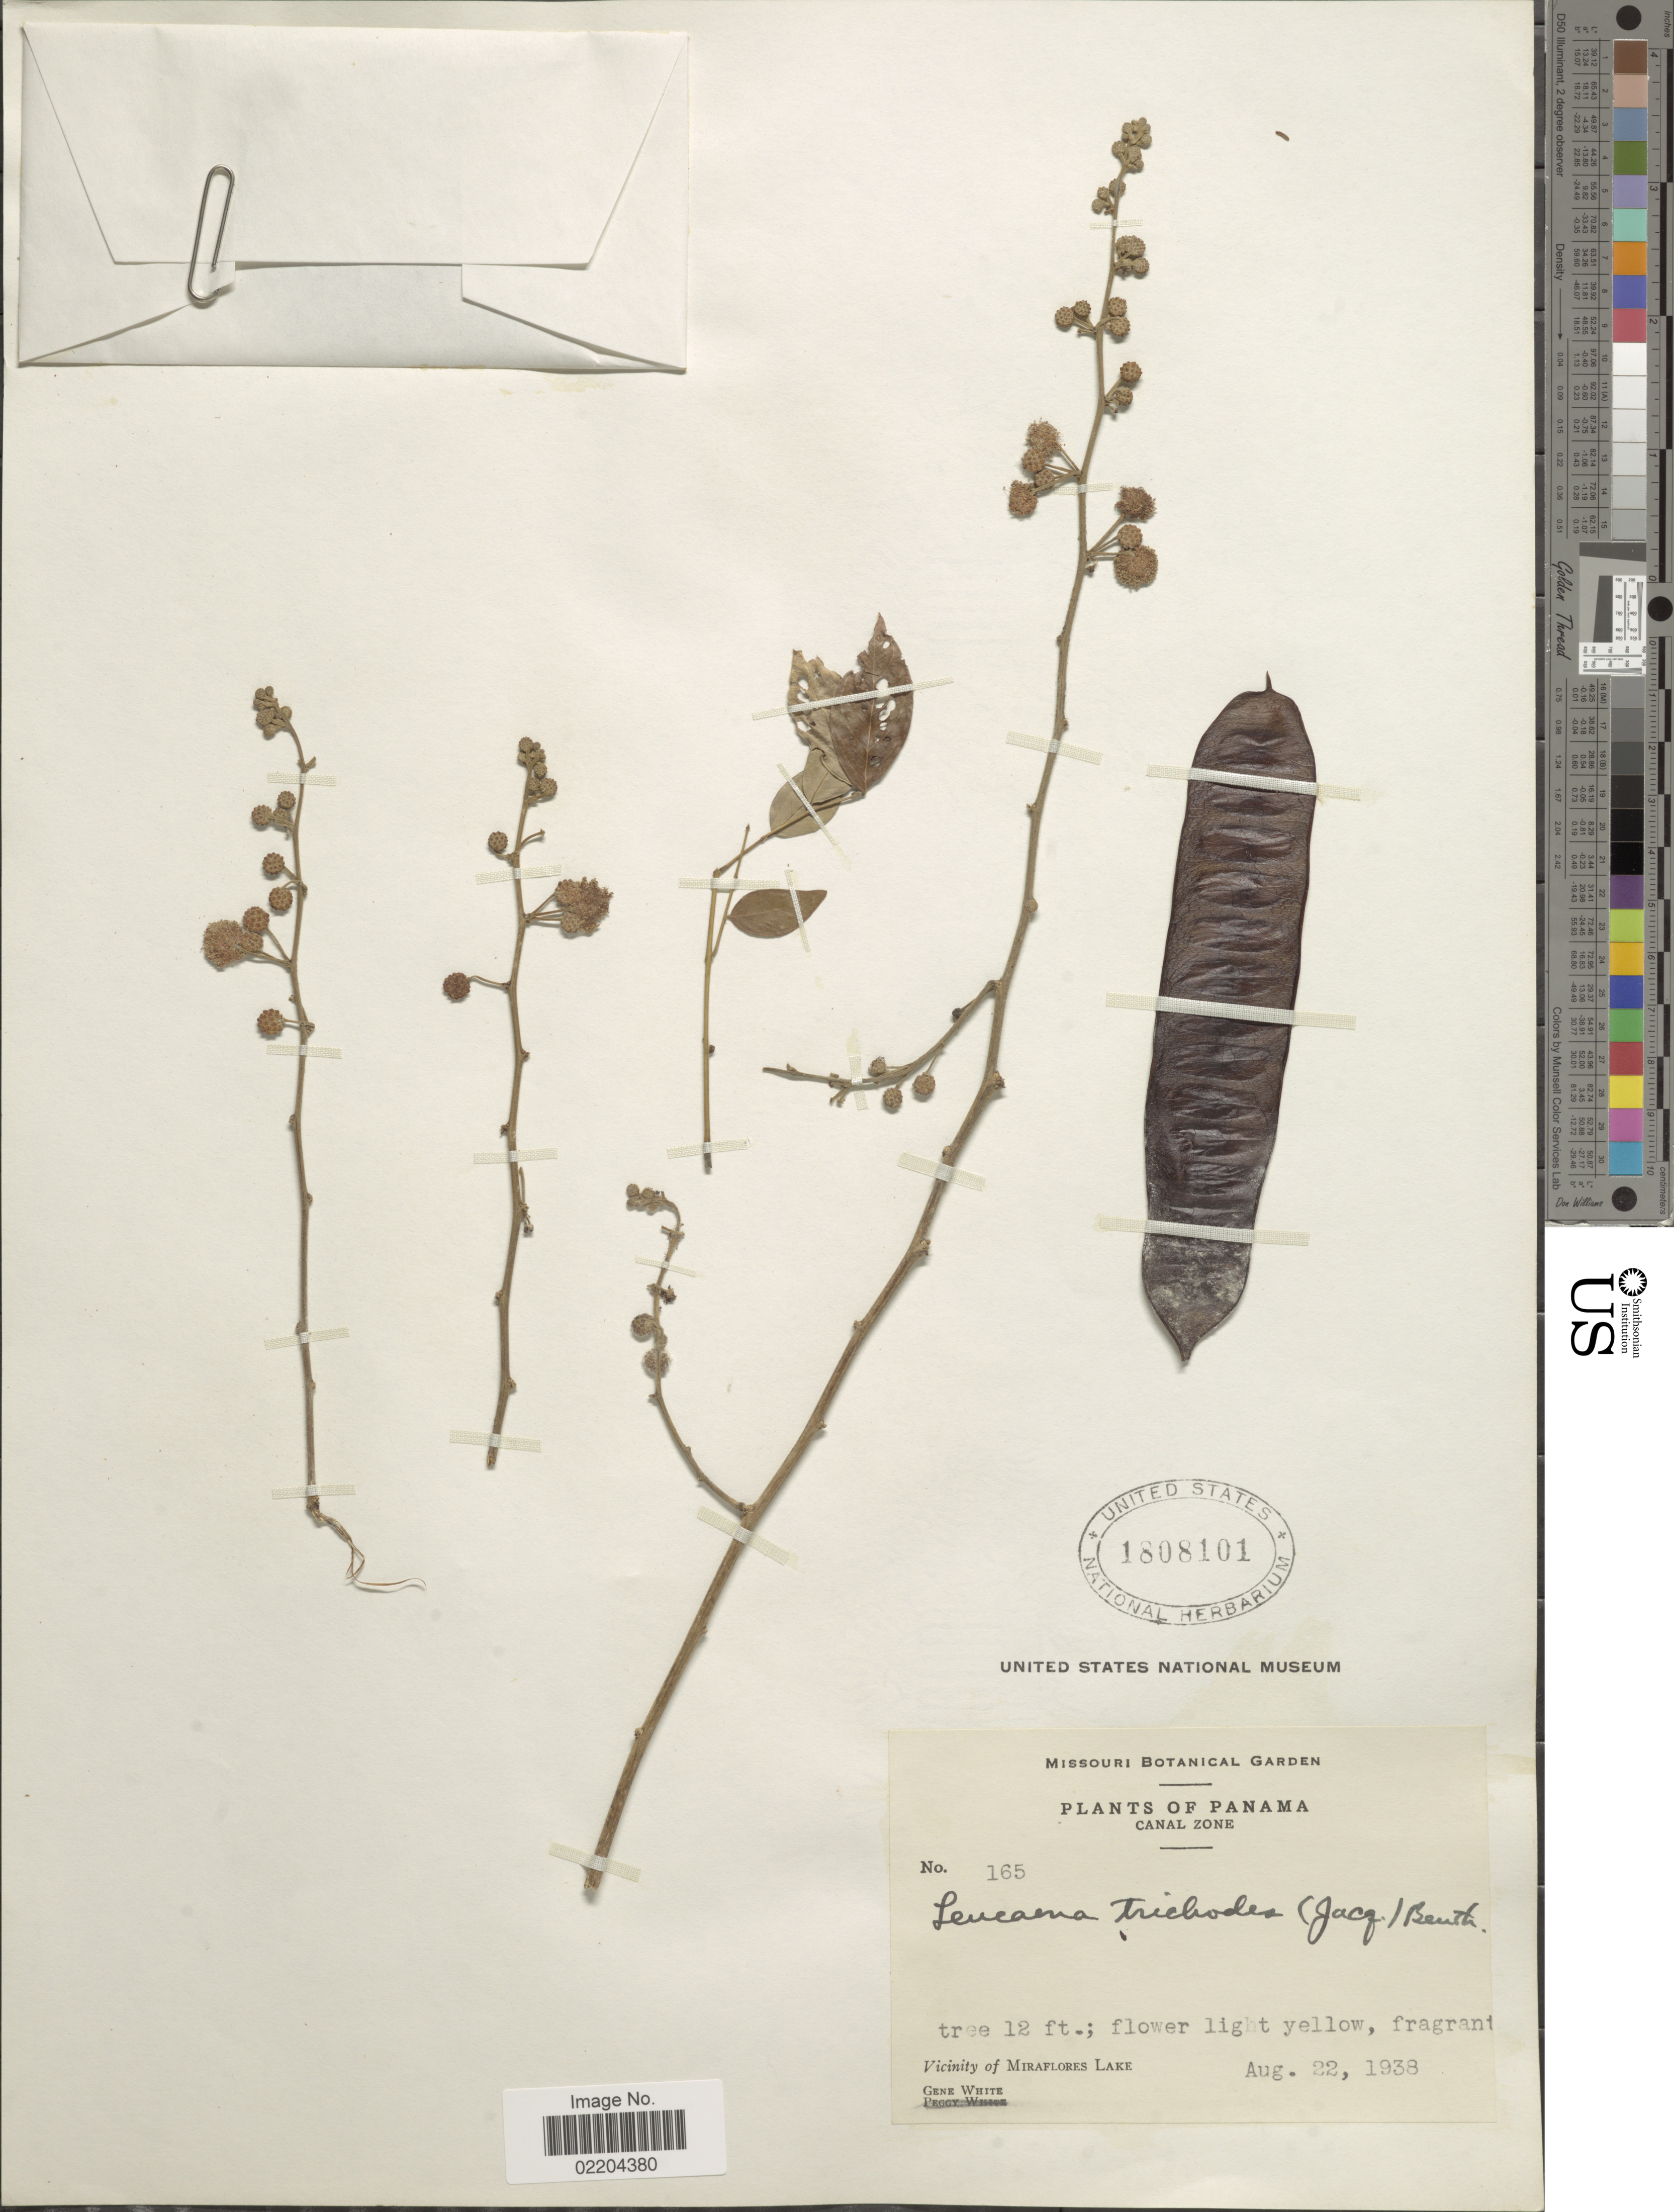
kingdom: Plantae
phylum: Tracheophyta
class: Magnoliopsida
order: Fabales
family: Fabaceae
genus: Leucaena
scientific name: Leucaena multicapitula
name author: Schery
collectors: G. White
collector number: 165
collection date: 1938-08-22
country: Panama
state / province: Panamá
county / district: Canal Zone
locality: Canal Zone. Vicinity of Miraflores Lake.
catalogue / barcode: US 1808101